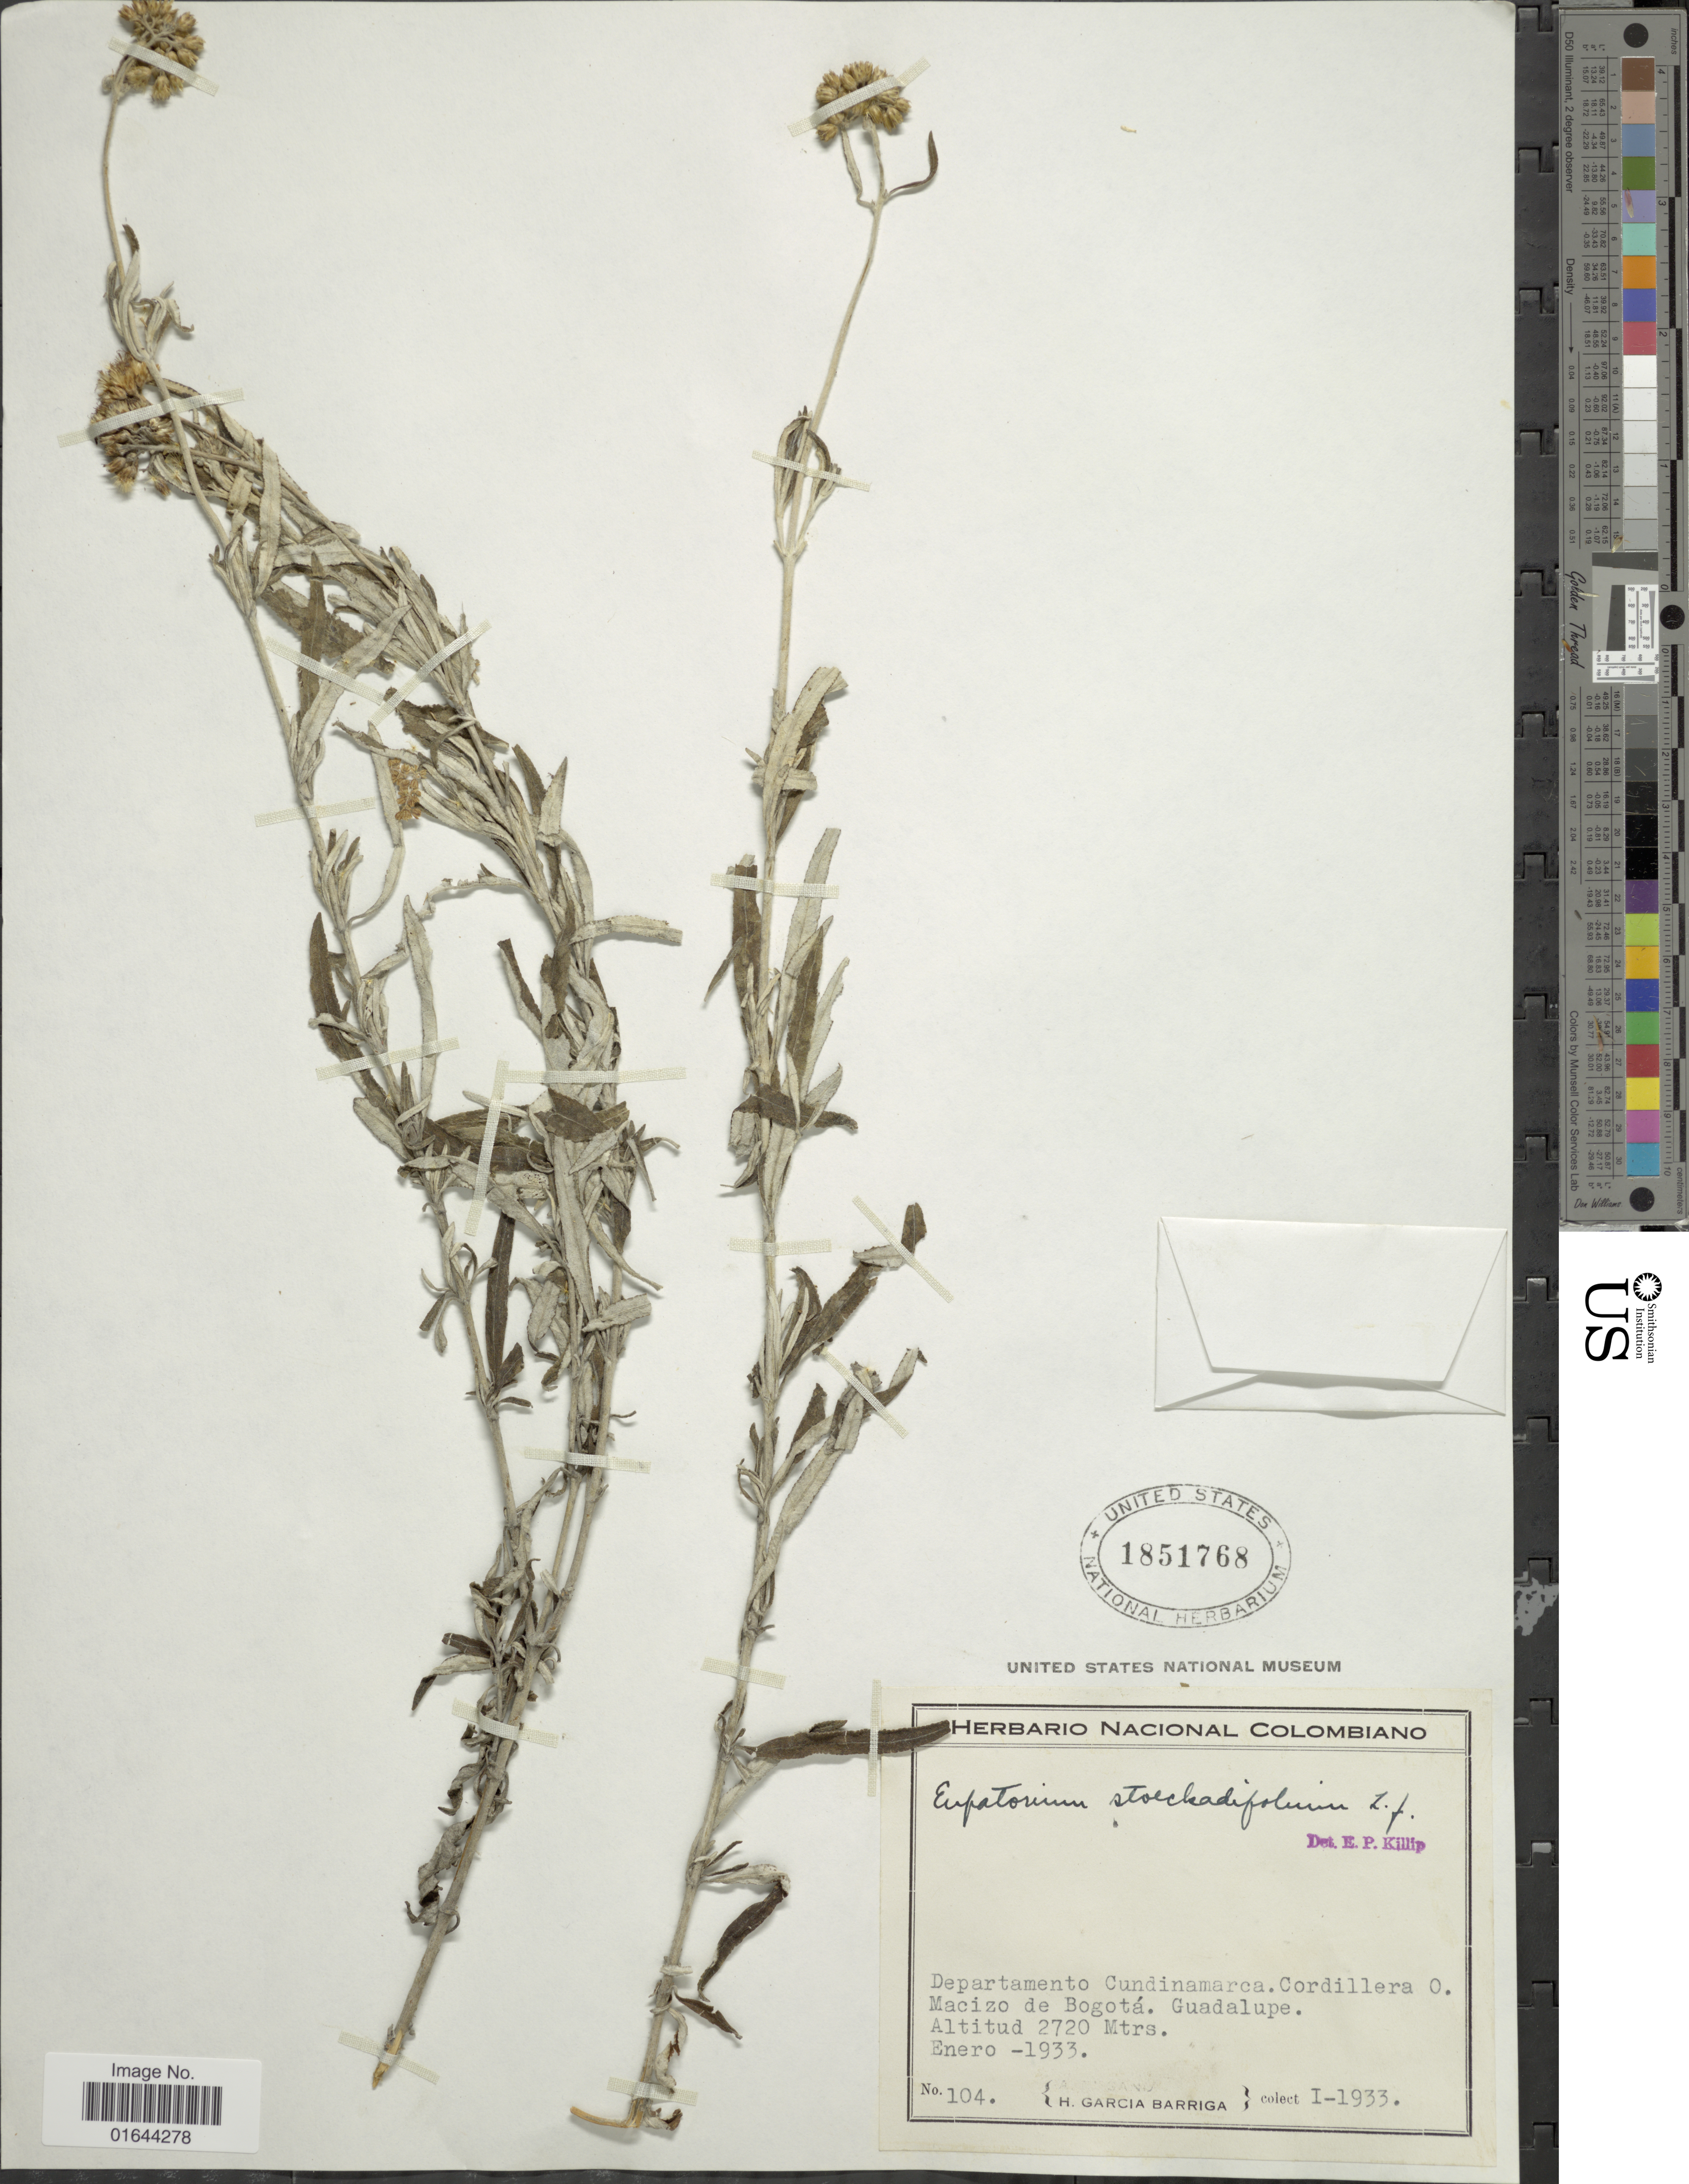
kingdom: Plantae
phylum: Tracheophyta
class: Magnoliopsida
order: Asterales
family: Asteraceae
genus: Lourteigia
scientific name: Lourteigia stoechadifolia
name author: (L. f.) R.M. King & H. Rob.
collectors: H. García Barriga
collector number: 104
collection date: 1933-01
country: Colombia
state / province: Cundinamarca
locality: Departamento Cundinamarca, Cordillera O. Macizo de Bogota, Guadalupe.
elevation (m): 2720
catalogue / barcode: US 1851768